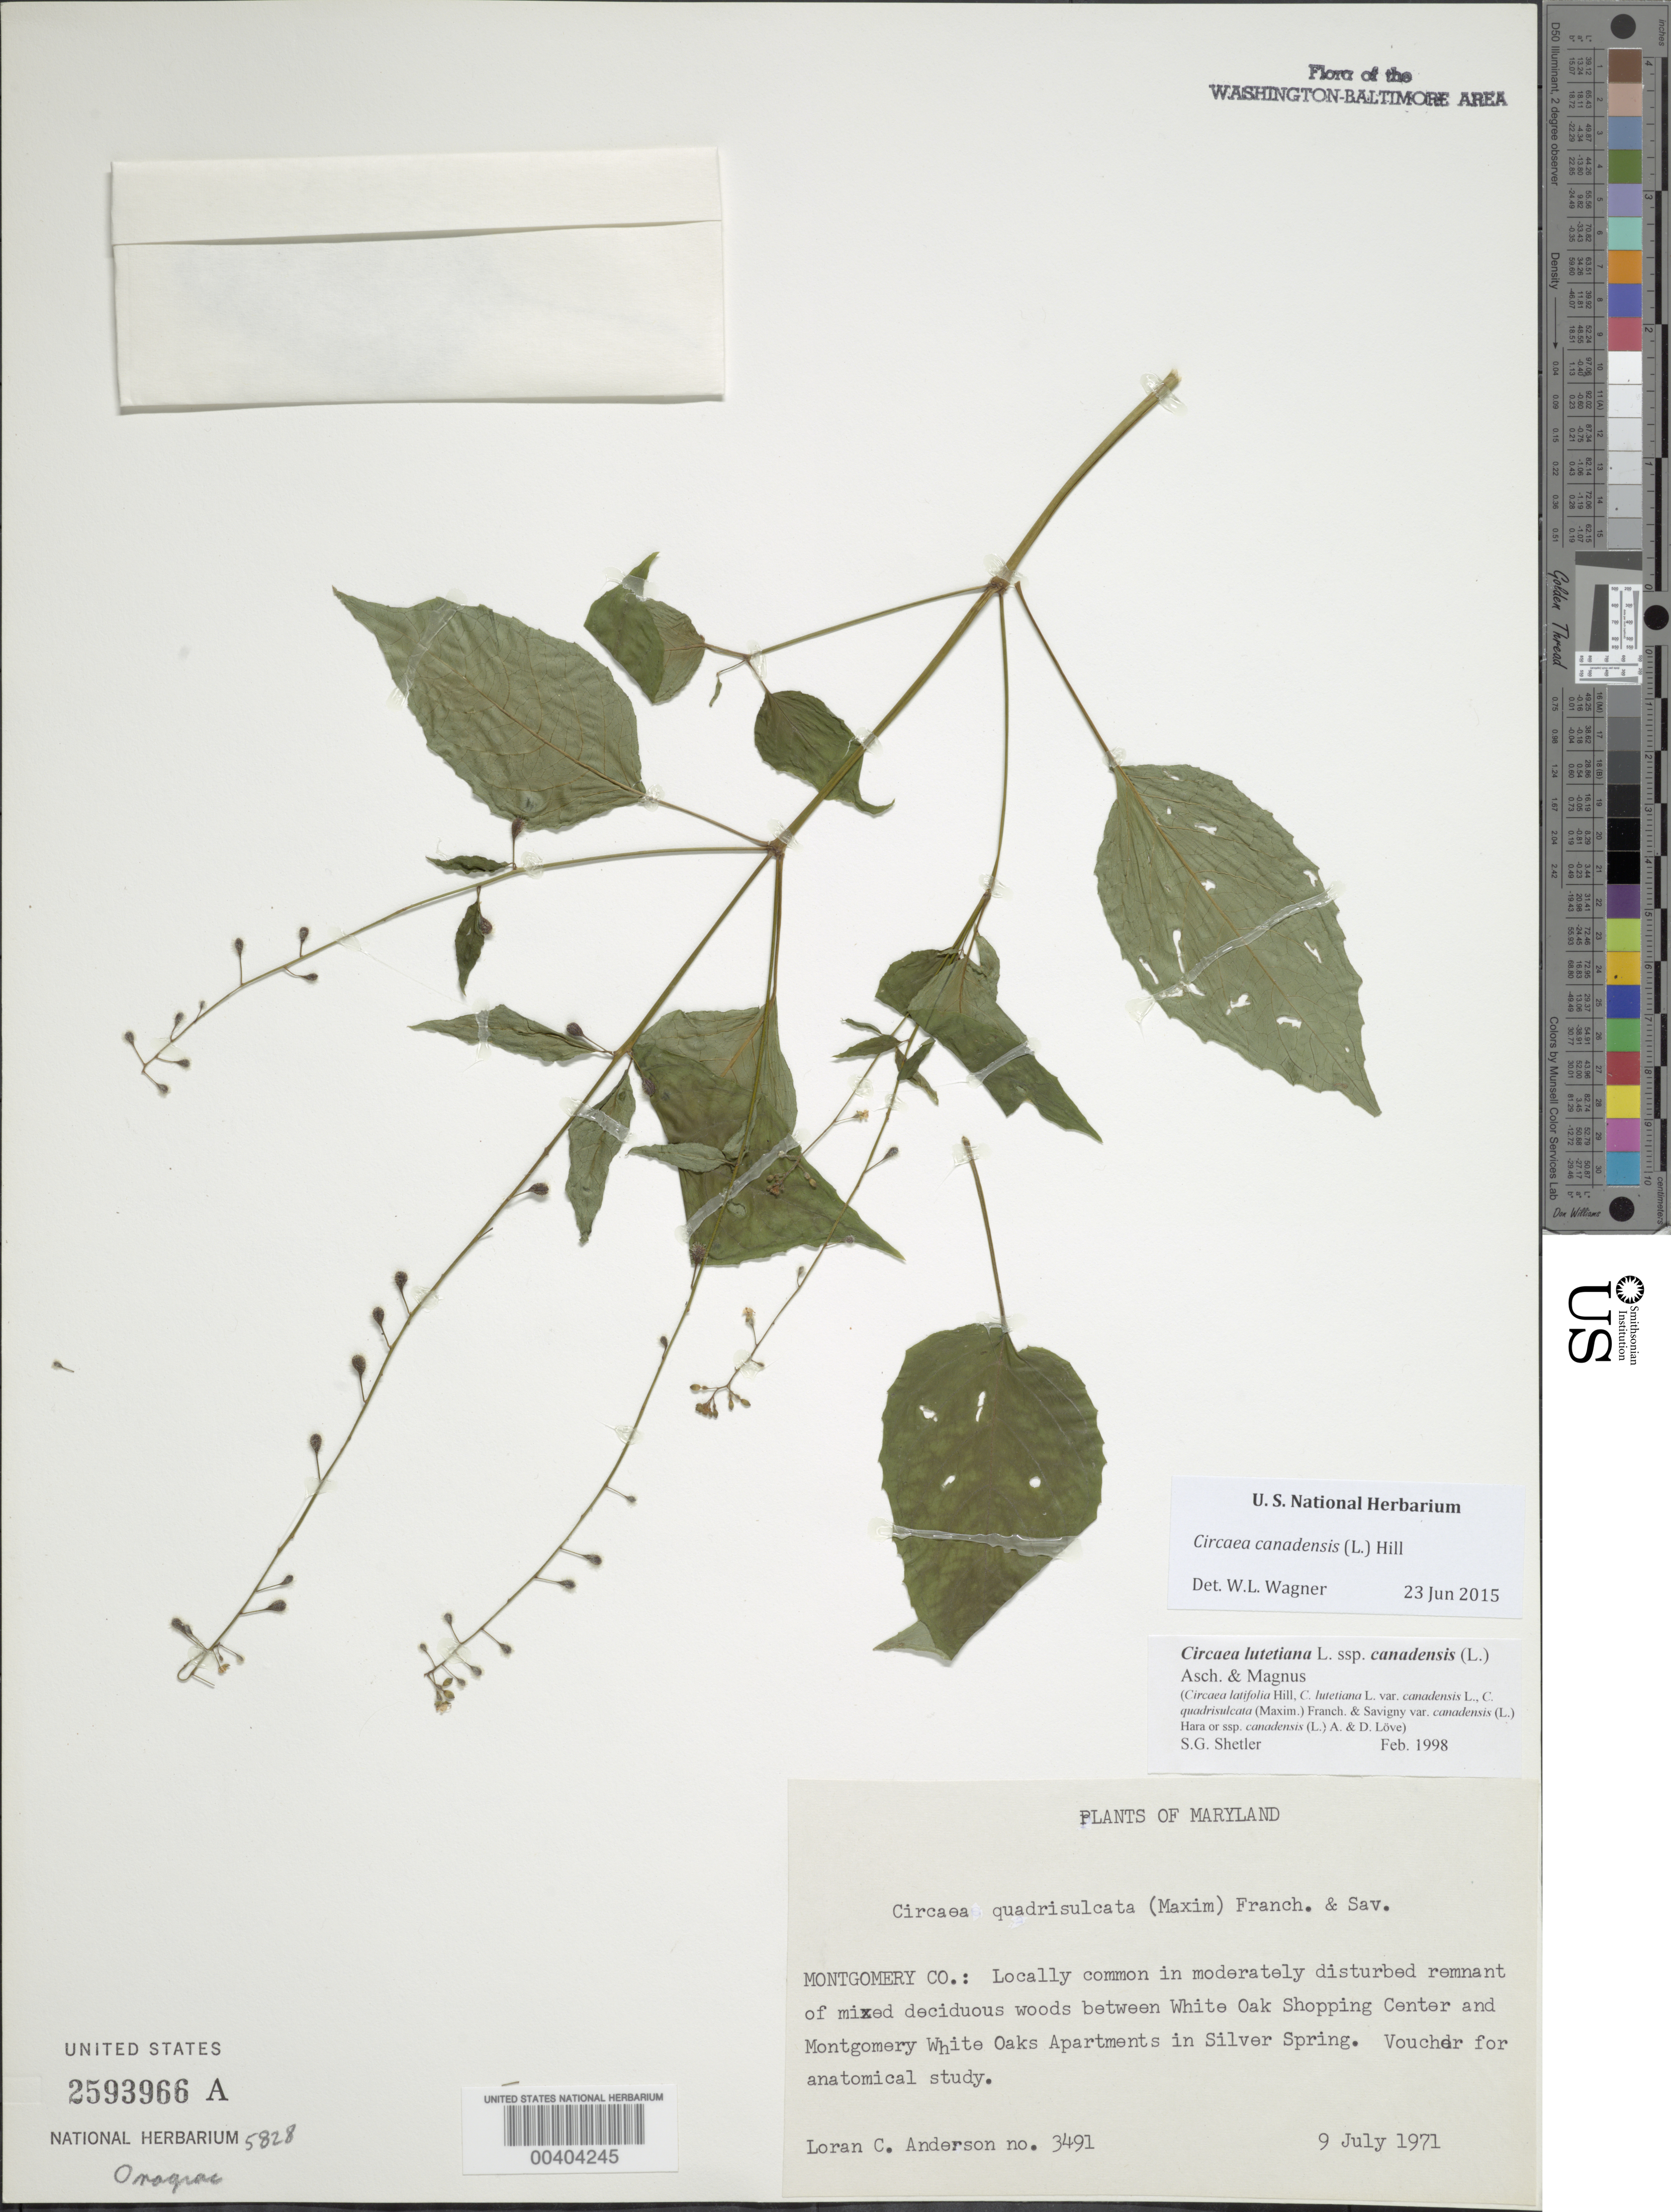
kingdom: Plantae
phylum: Tracheophyta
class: Magnoliopsida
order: Myrtales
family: Onagraceae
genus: Circaea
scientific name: Circaea canadensis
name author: (L.) Hill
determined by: Wagner, W. L., (BOT), Smithsonian Institution - National Museum of Natural History (UNITED STATES)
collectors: L. C. Anderson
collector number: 3491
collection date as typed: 09 Jul 1971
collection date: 1971-07-09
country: United States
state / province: Maryland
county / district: Montgomery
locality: Tments in Silver Spring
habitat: In moderately disturbed remnant of mixed deciduous woods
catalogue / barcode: US 2593966A